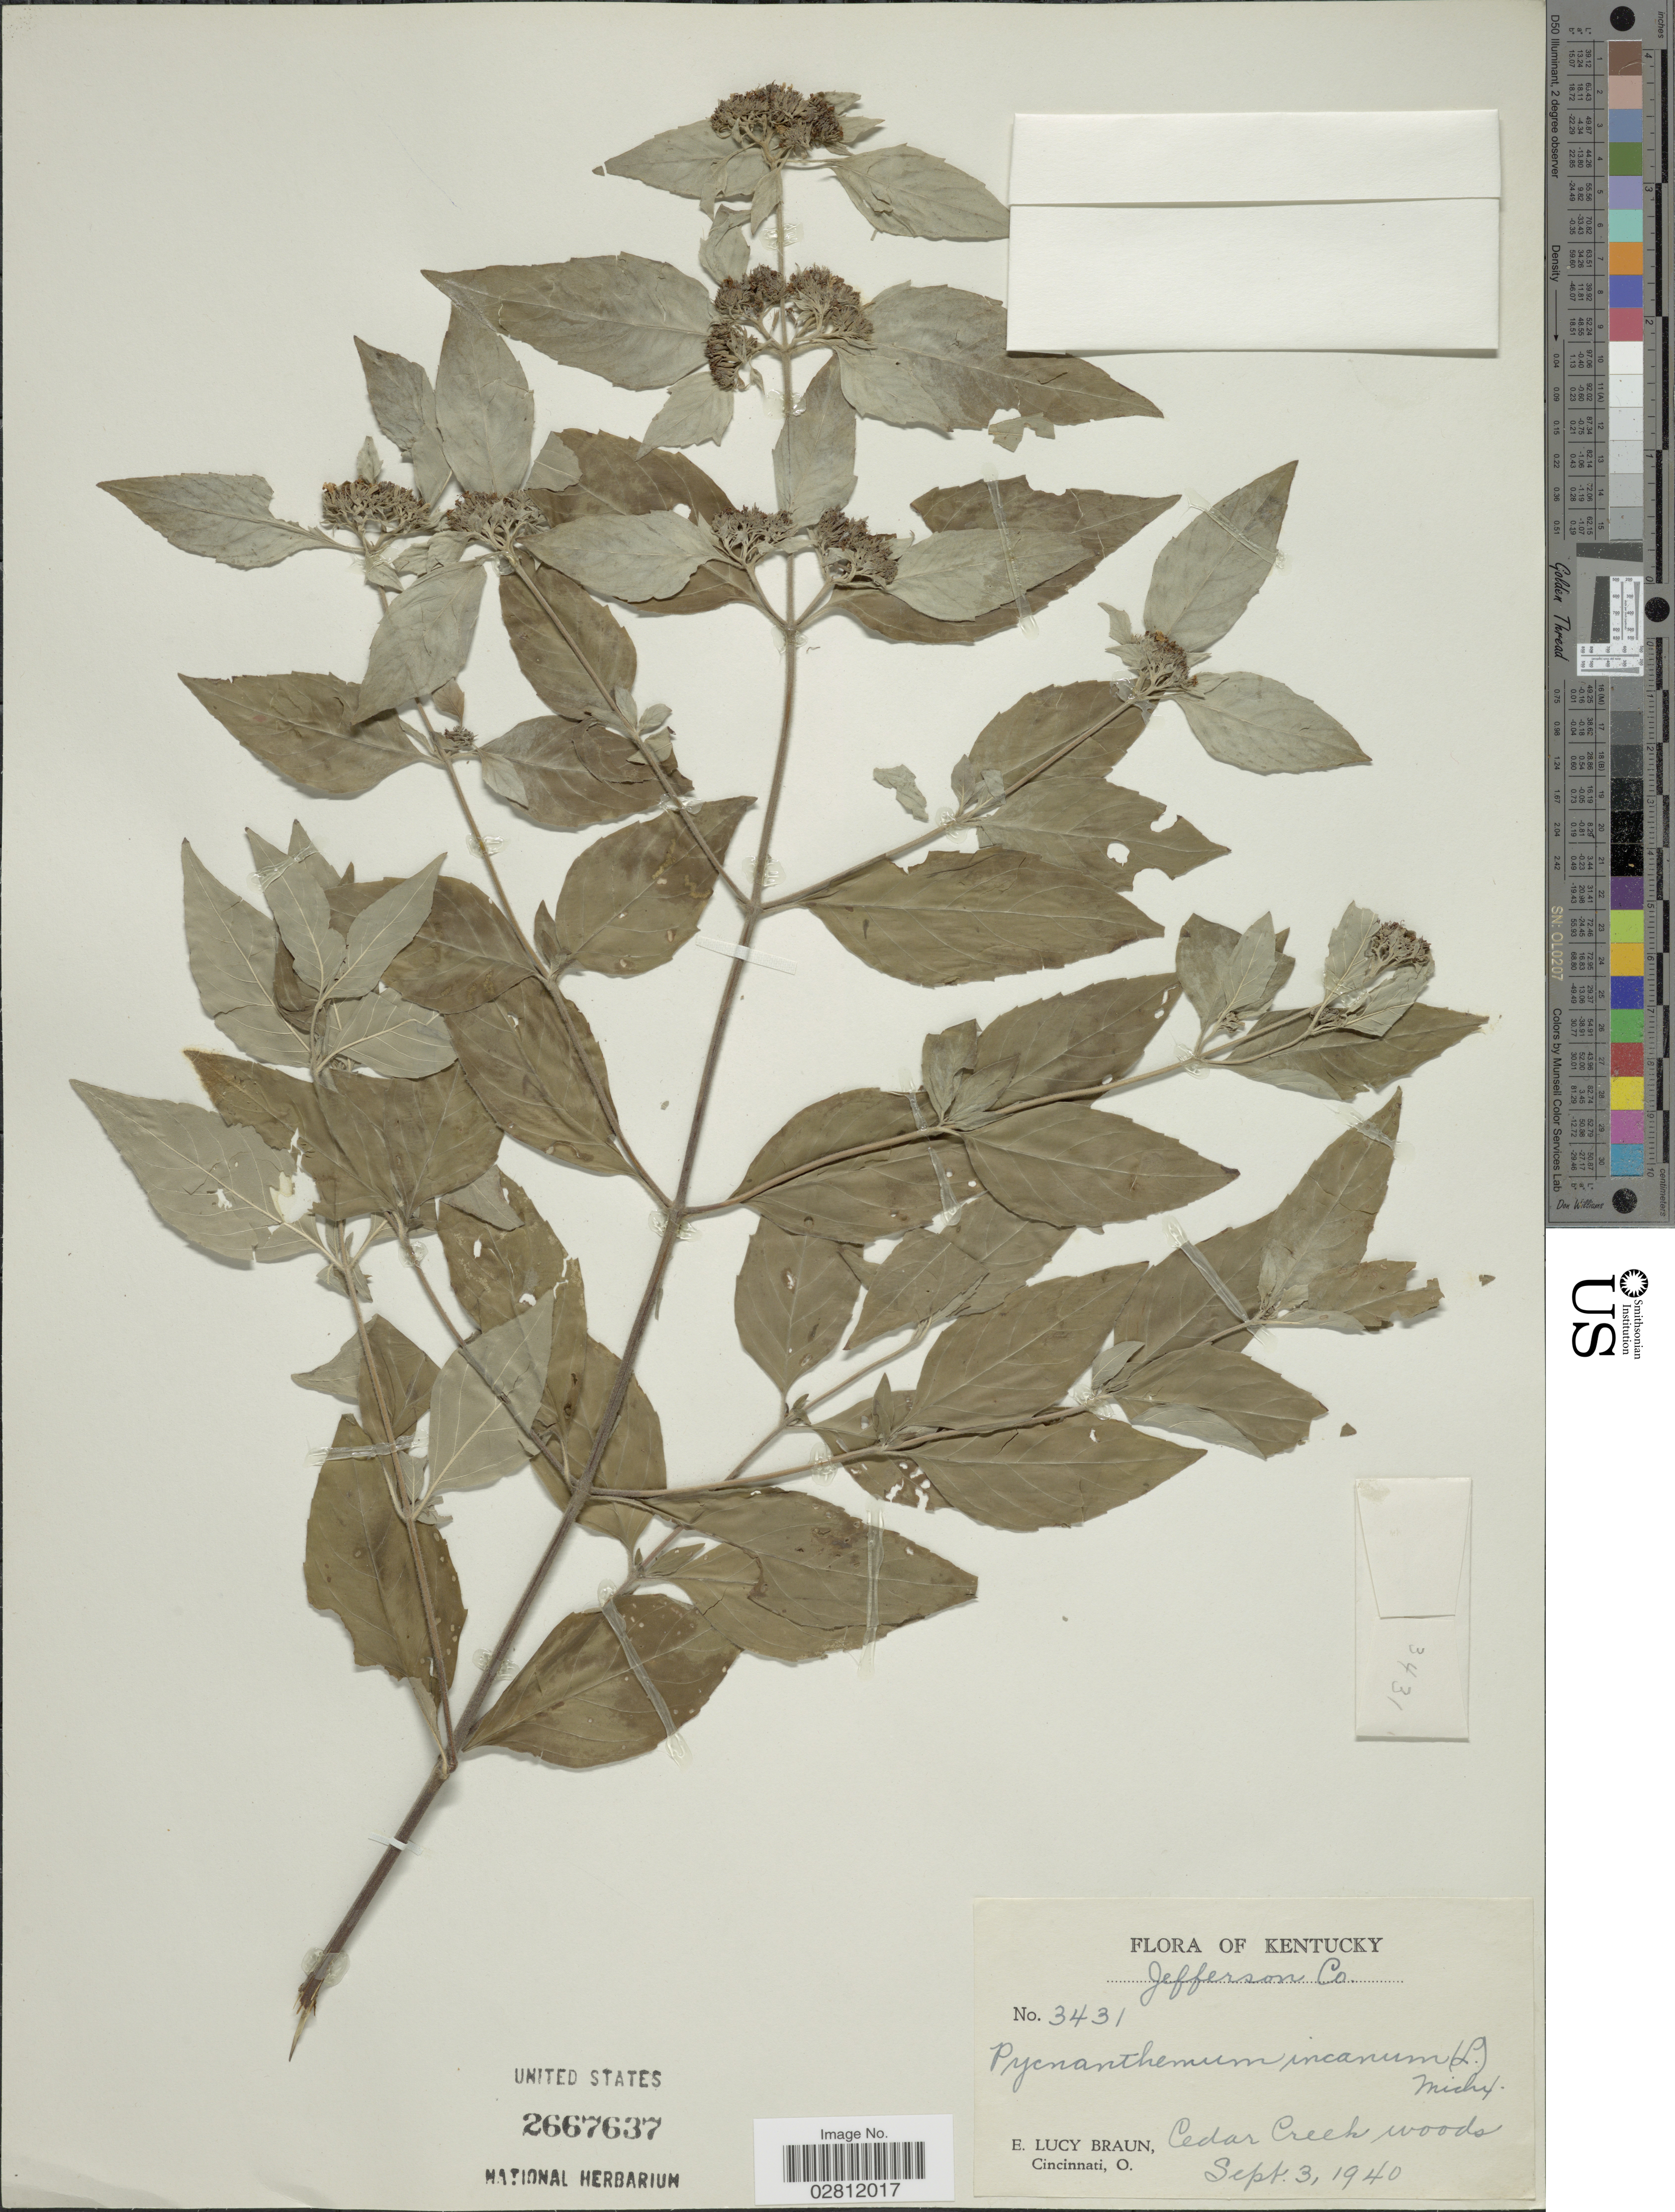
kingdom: Plantae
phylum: Tracheophyta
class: Magnoliopsida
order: Lamiales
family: Lamiaceae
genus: Pycnanthemum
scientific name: Pycnanthemum incanum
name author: (L.) Michx.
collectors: E. L. Braun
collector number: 3431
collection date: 1940-09-03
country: United States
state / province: Kentucky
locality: Jefferson Co., Cedar Creek woods.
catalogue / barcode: US 2667637